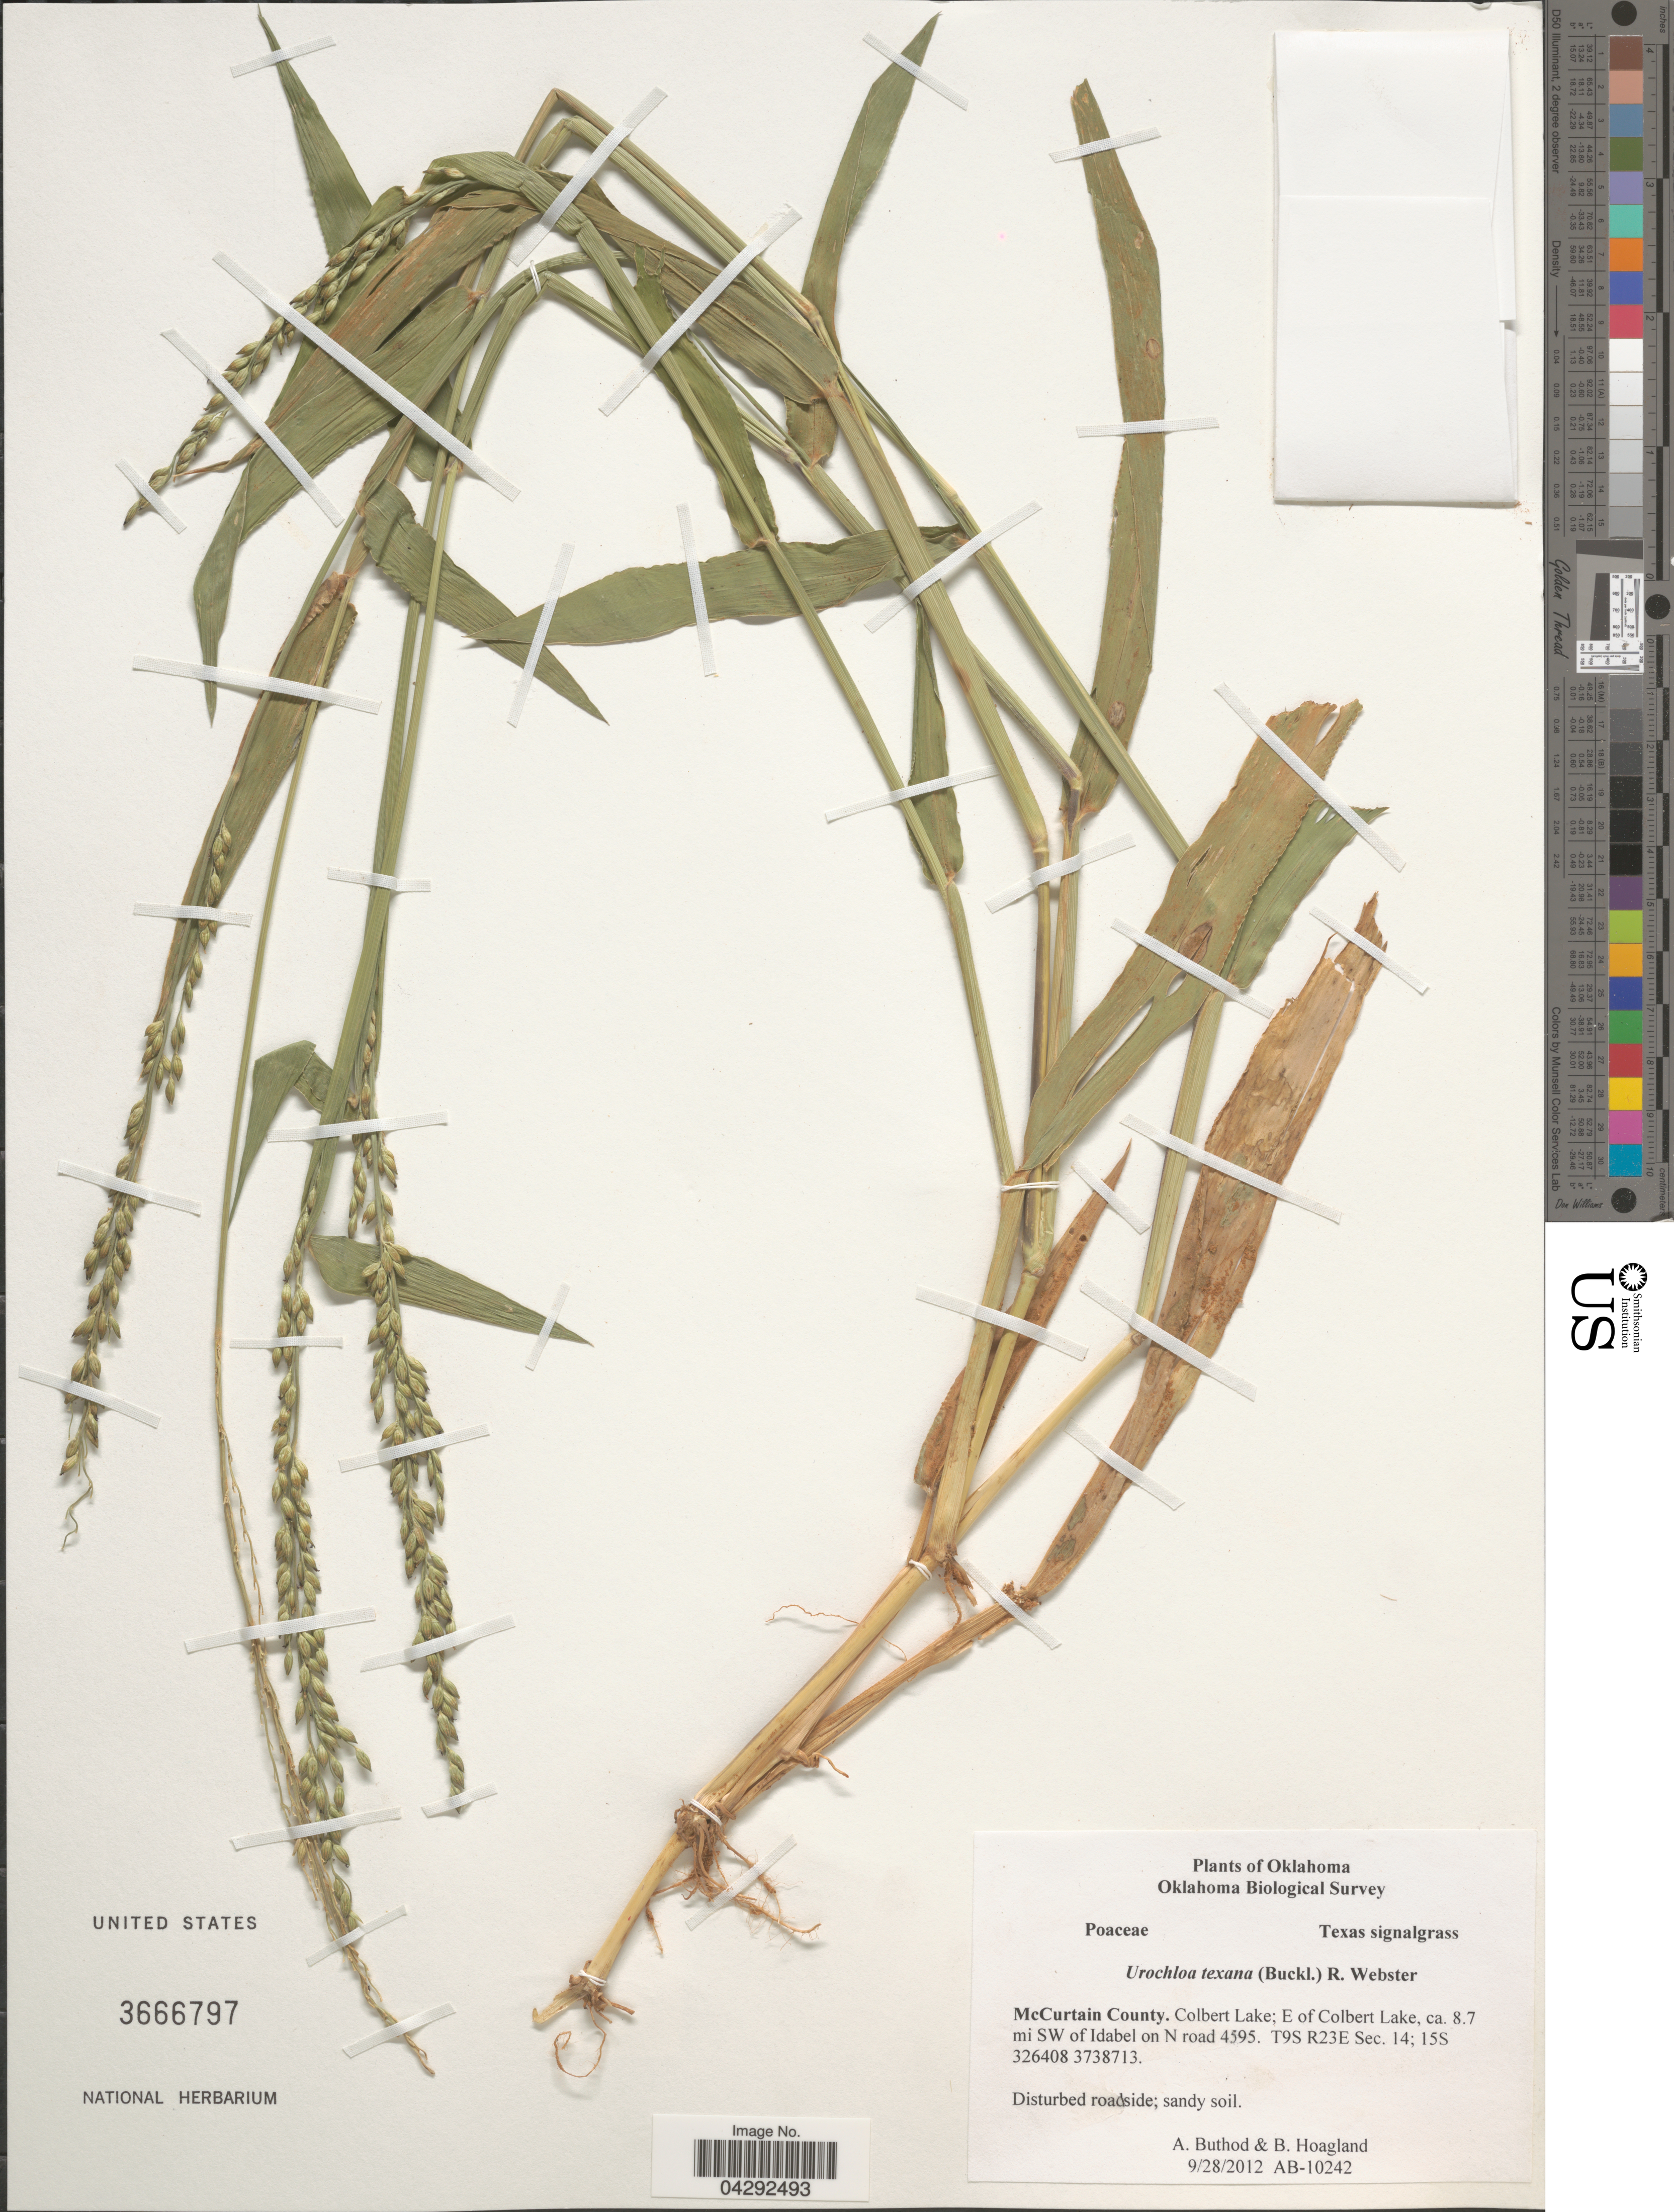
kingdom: Plantae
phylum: Tracheophyta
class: Liliopsida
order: Poales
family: Poaceae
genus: Urochloa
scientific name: Urochloa texana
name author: (Buckley) R.D. Webster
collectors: A. Buthod & B. Hoagland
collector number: AB-10242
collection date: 2012-09-28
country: United States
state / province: Oklahoma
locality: Oklahoma Biological Survey. McCurtain County. Colbert Lake; E of Colbert Lake, ca. 8.7 mi SW of Idabel on N road 4595. T9S R23E Sec. 14; 15S 326408 3738713.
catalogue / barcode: US 3666797